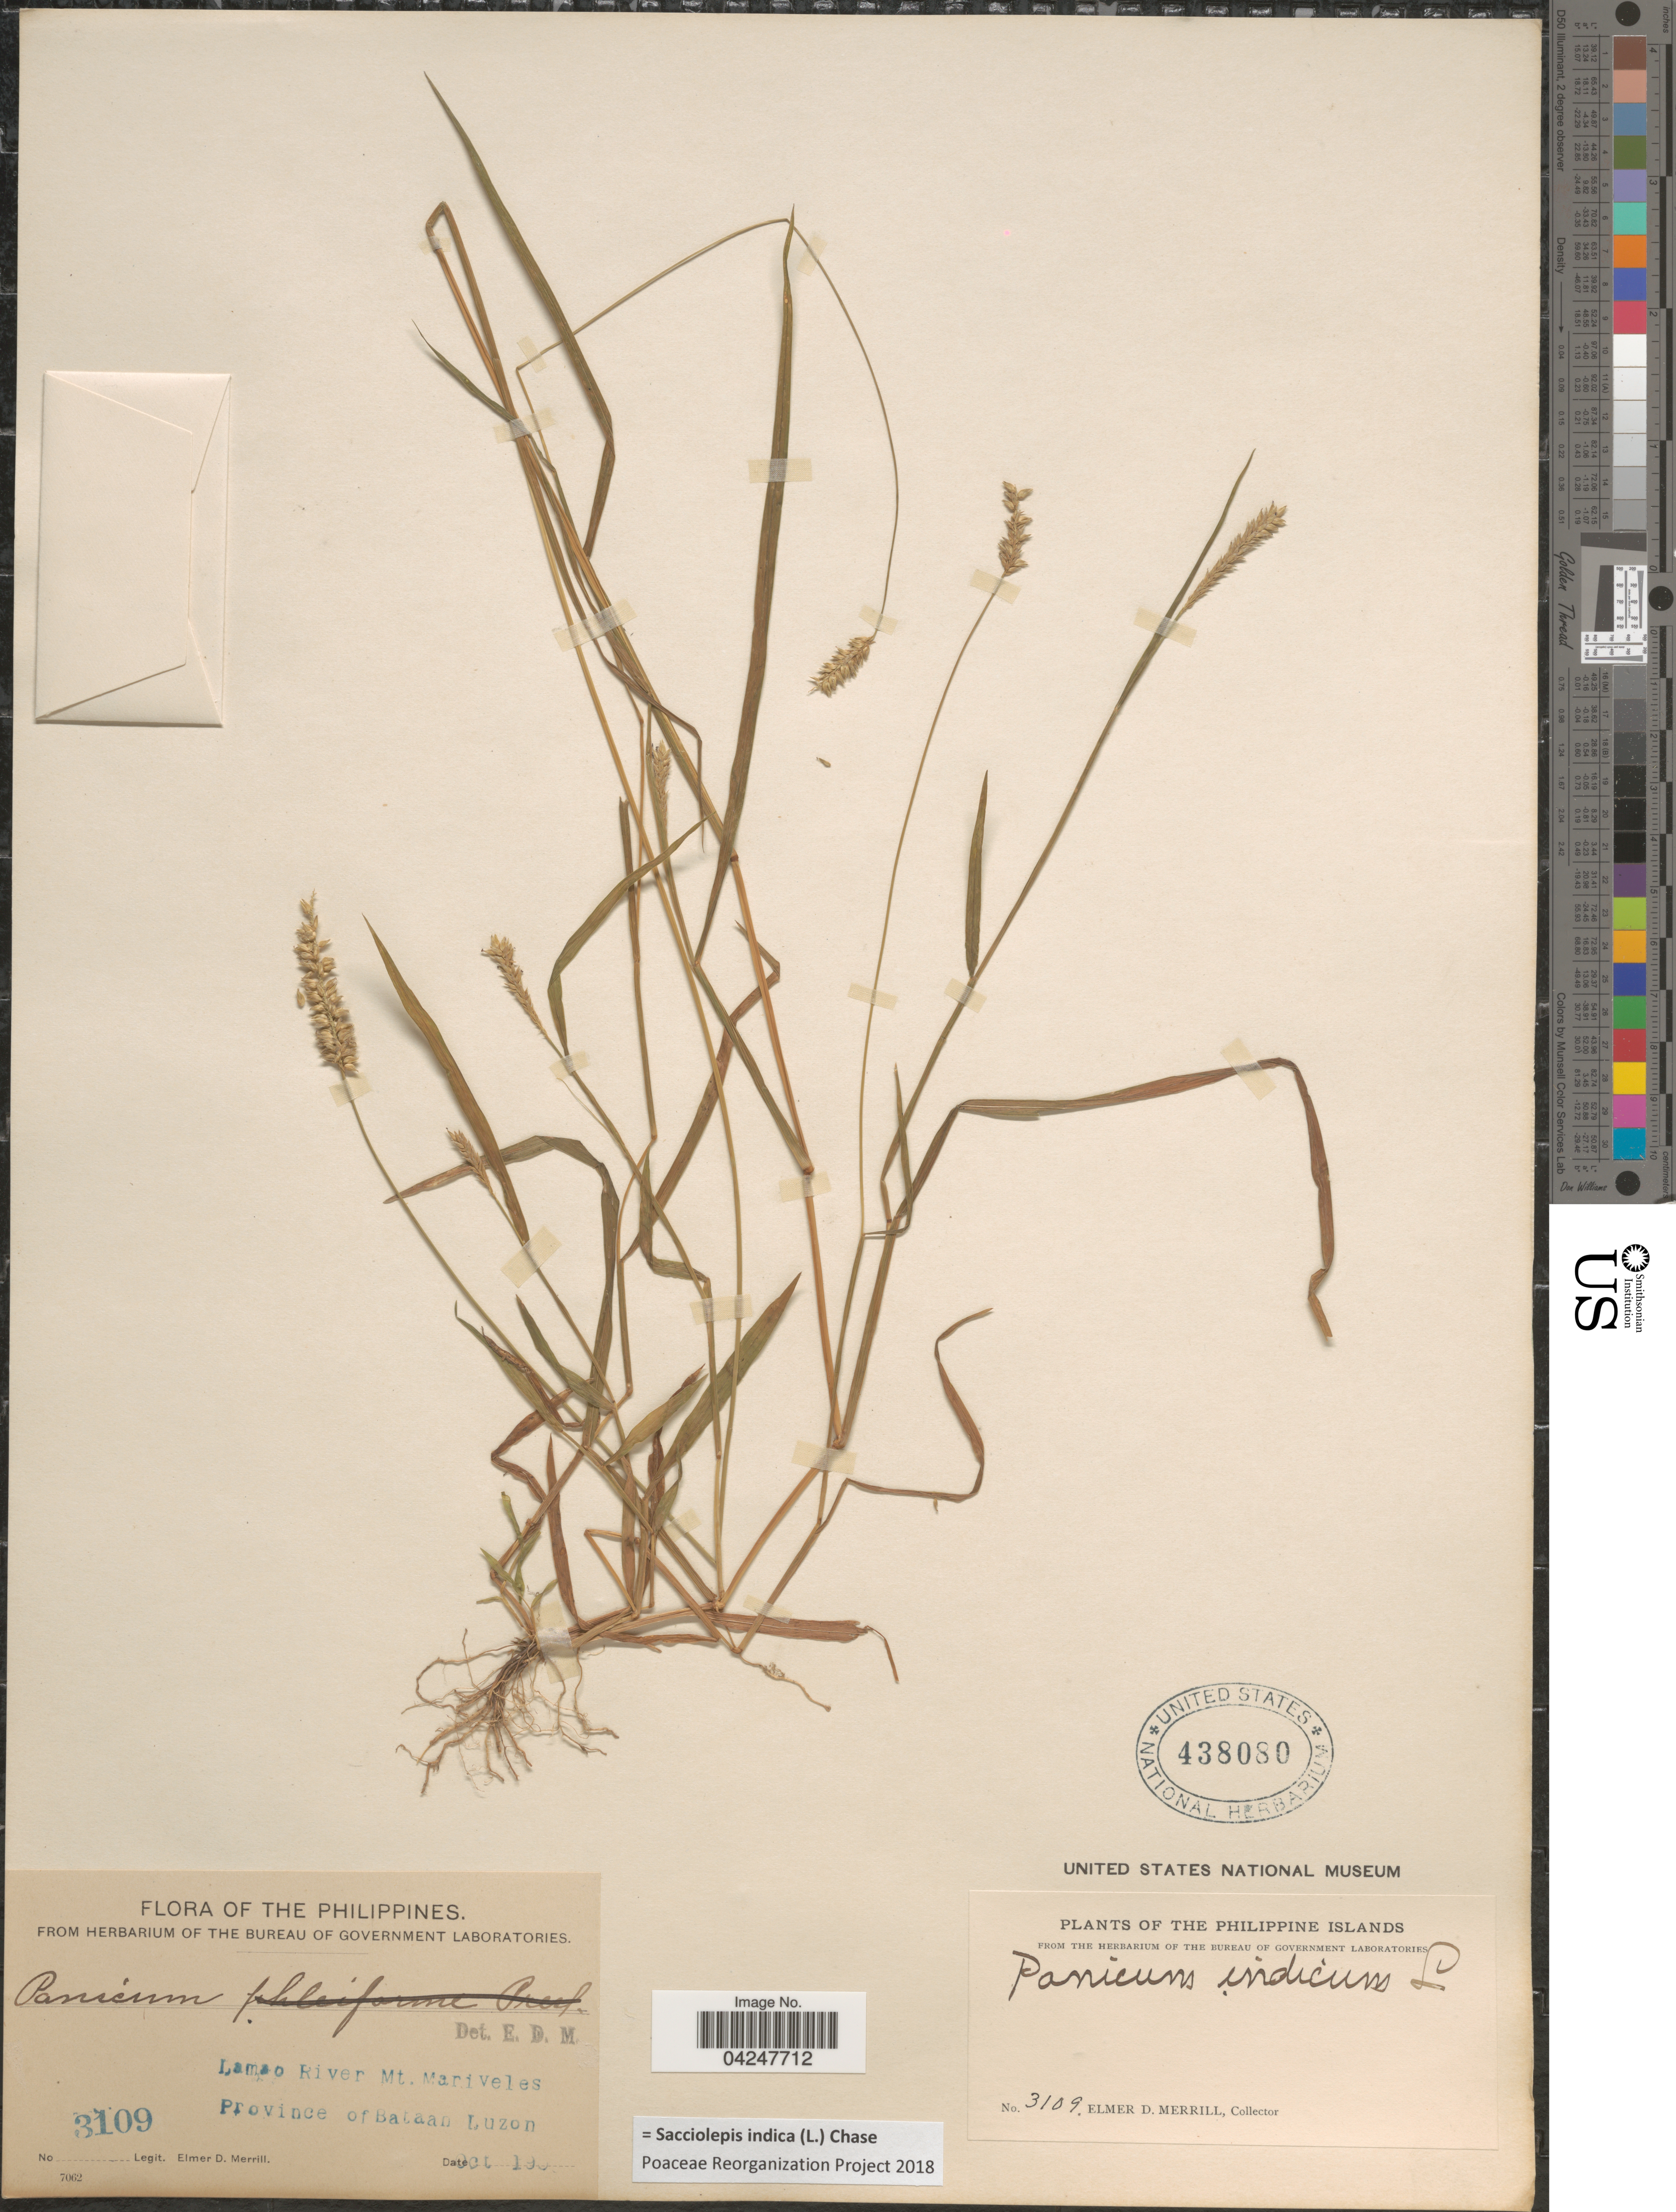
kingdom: Plantae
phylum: Tracheophyta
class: Liliopsida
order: Poales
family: Poaceae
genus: Sacciolepis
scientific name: Sacciolepis indica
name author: (L.) Chase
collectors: E. D. Merrill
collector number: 3109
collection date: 1951-10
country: Philippines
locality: Lamao River Mt. Mariveles. Province of Bataan. Luzon.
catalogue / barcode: US 438080